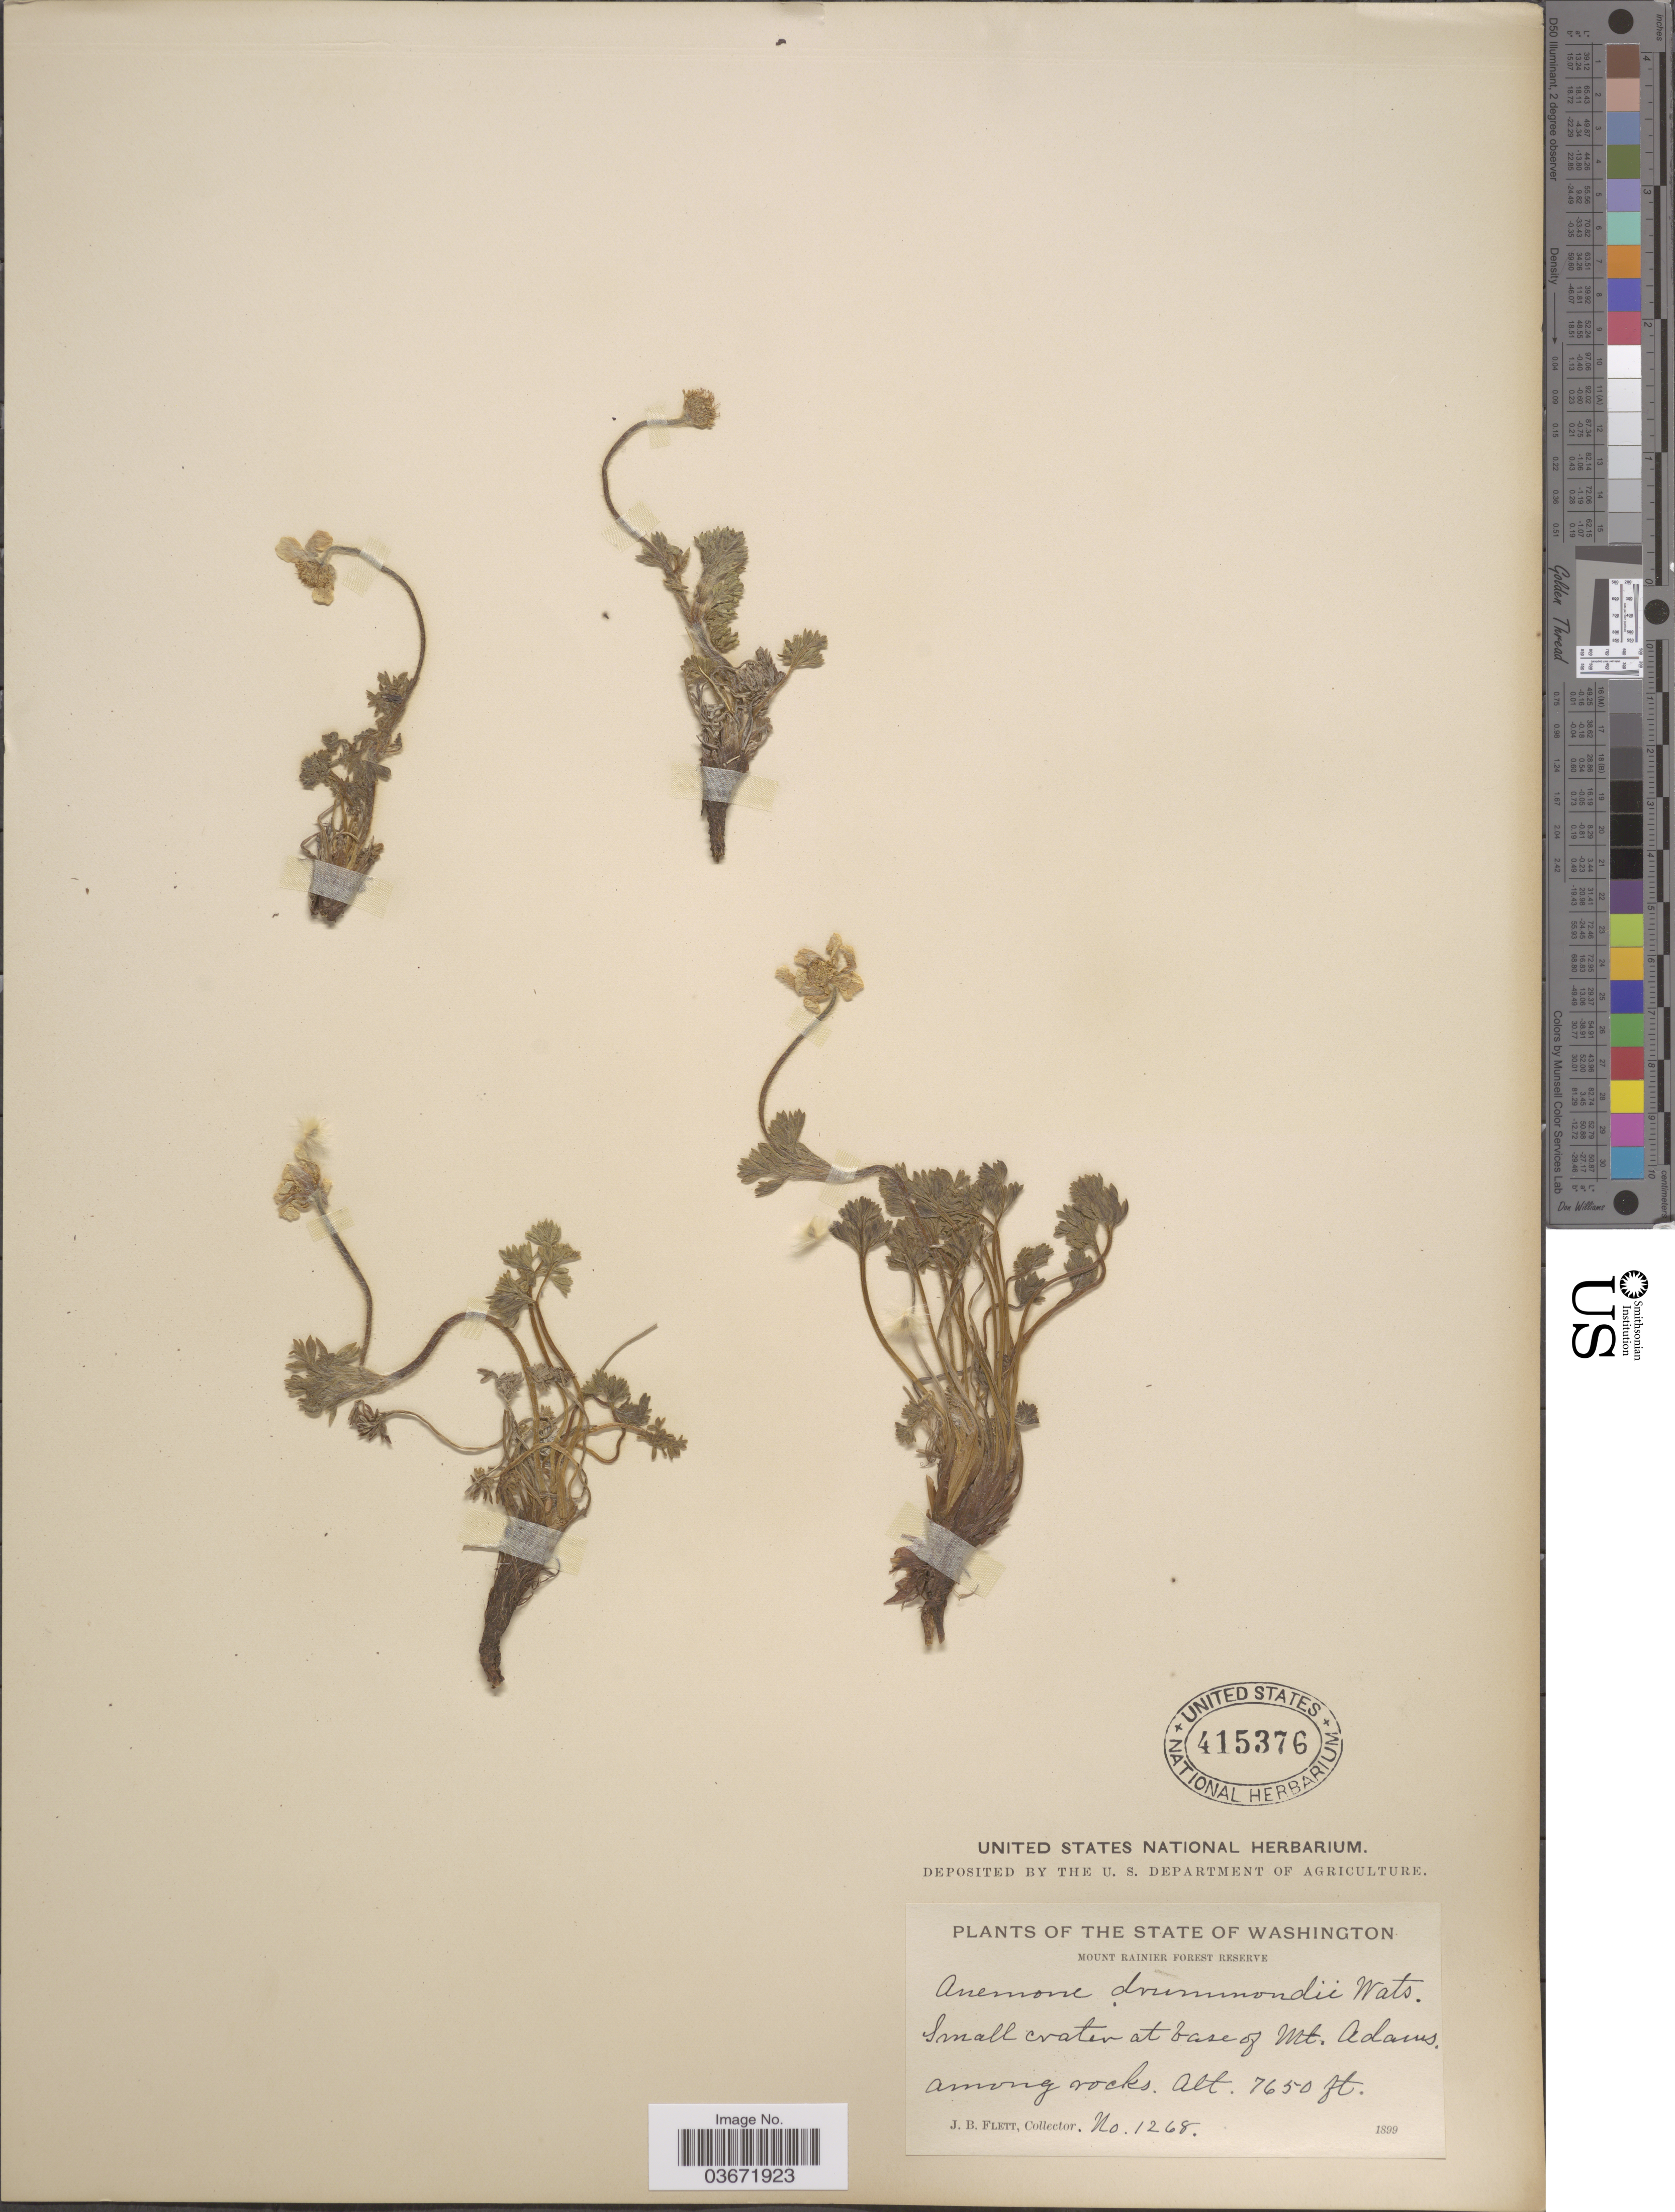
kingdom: Plantae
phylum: Tracheophyta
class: Magnoliopsida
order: Ranunculales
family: Ranunculaceae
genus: Anemone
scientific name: Anemone drummondii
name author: S. Watson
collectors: J. Flett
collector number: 1268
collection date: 1899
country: United States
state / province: Washington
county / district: Yakima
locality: Mount Rainier Forest Reserve. Small crater at base of Mt. Adams.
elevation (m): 2332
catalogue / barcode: US 415376